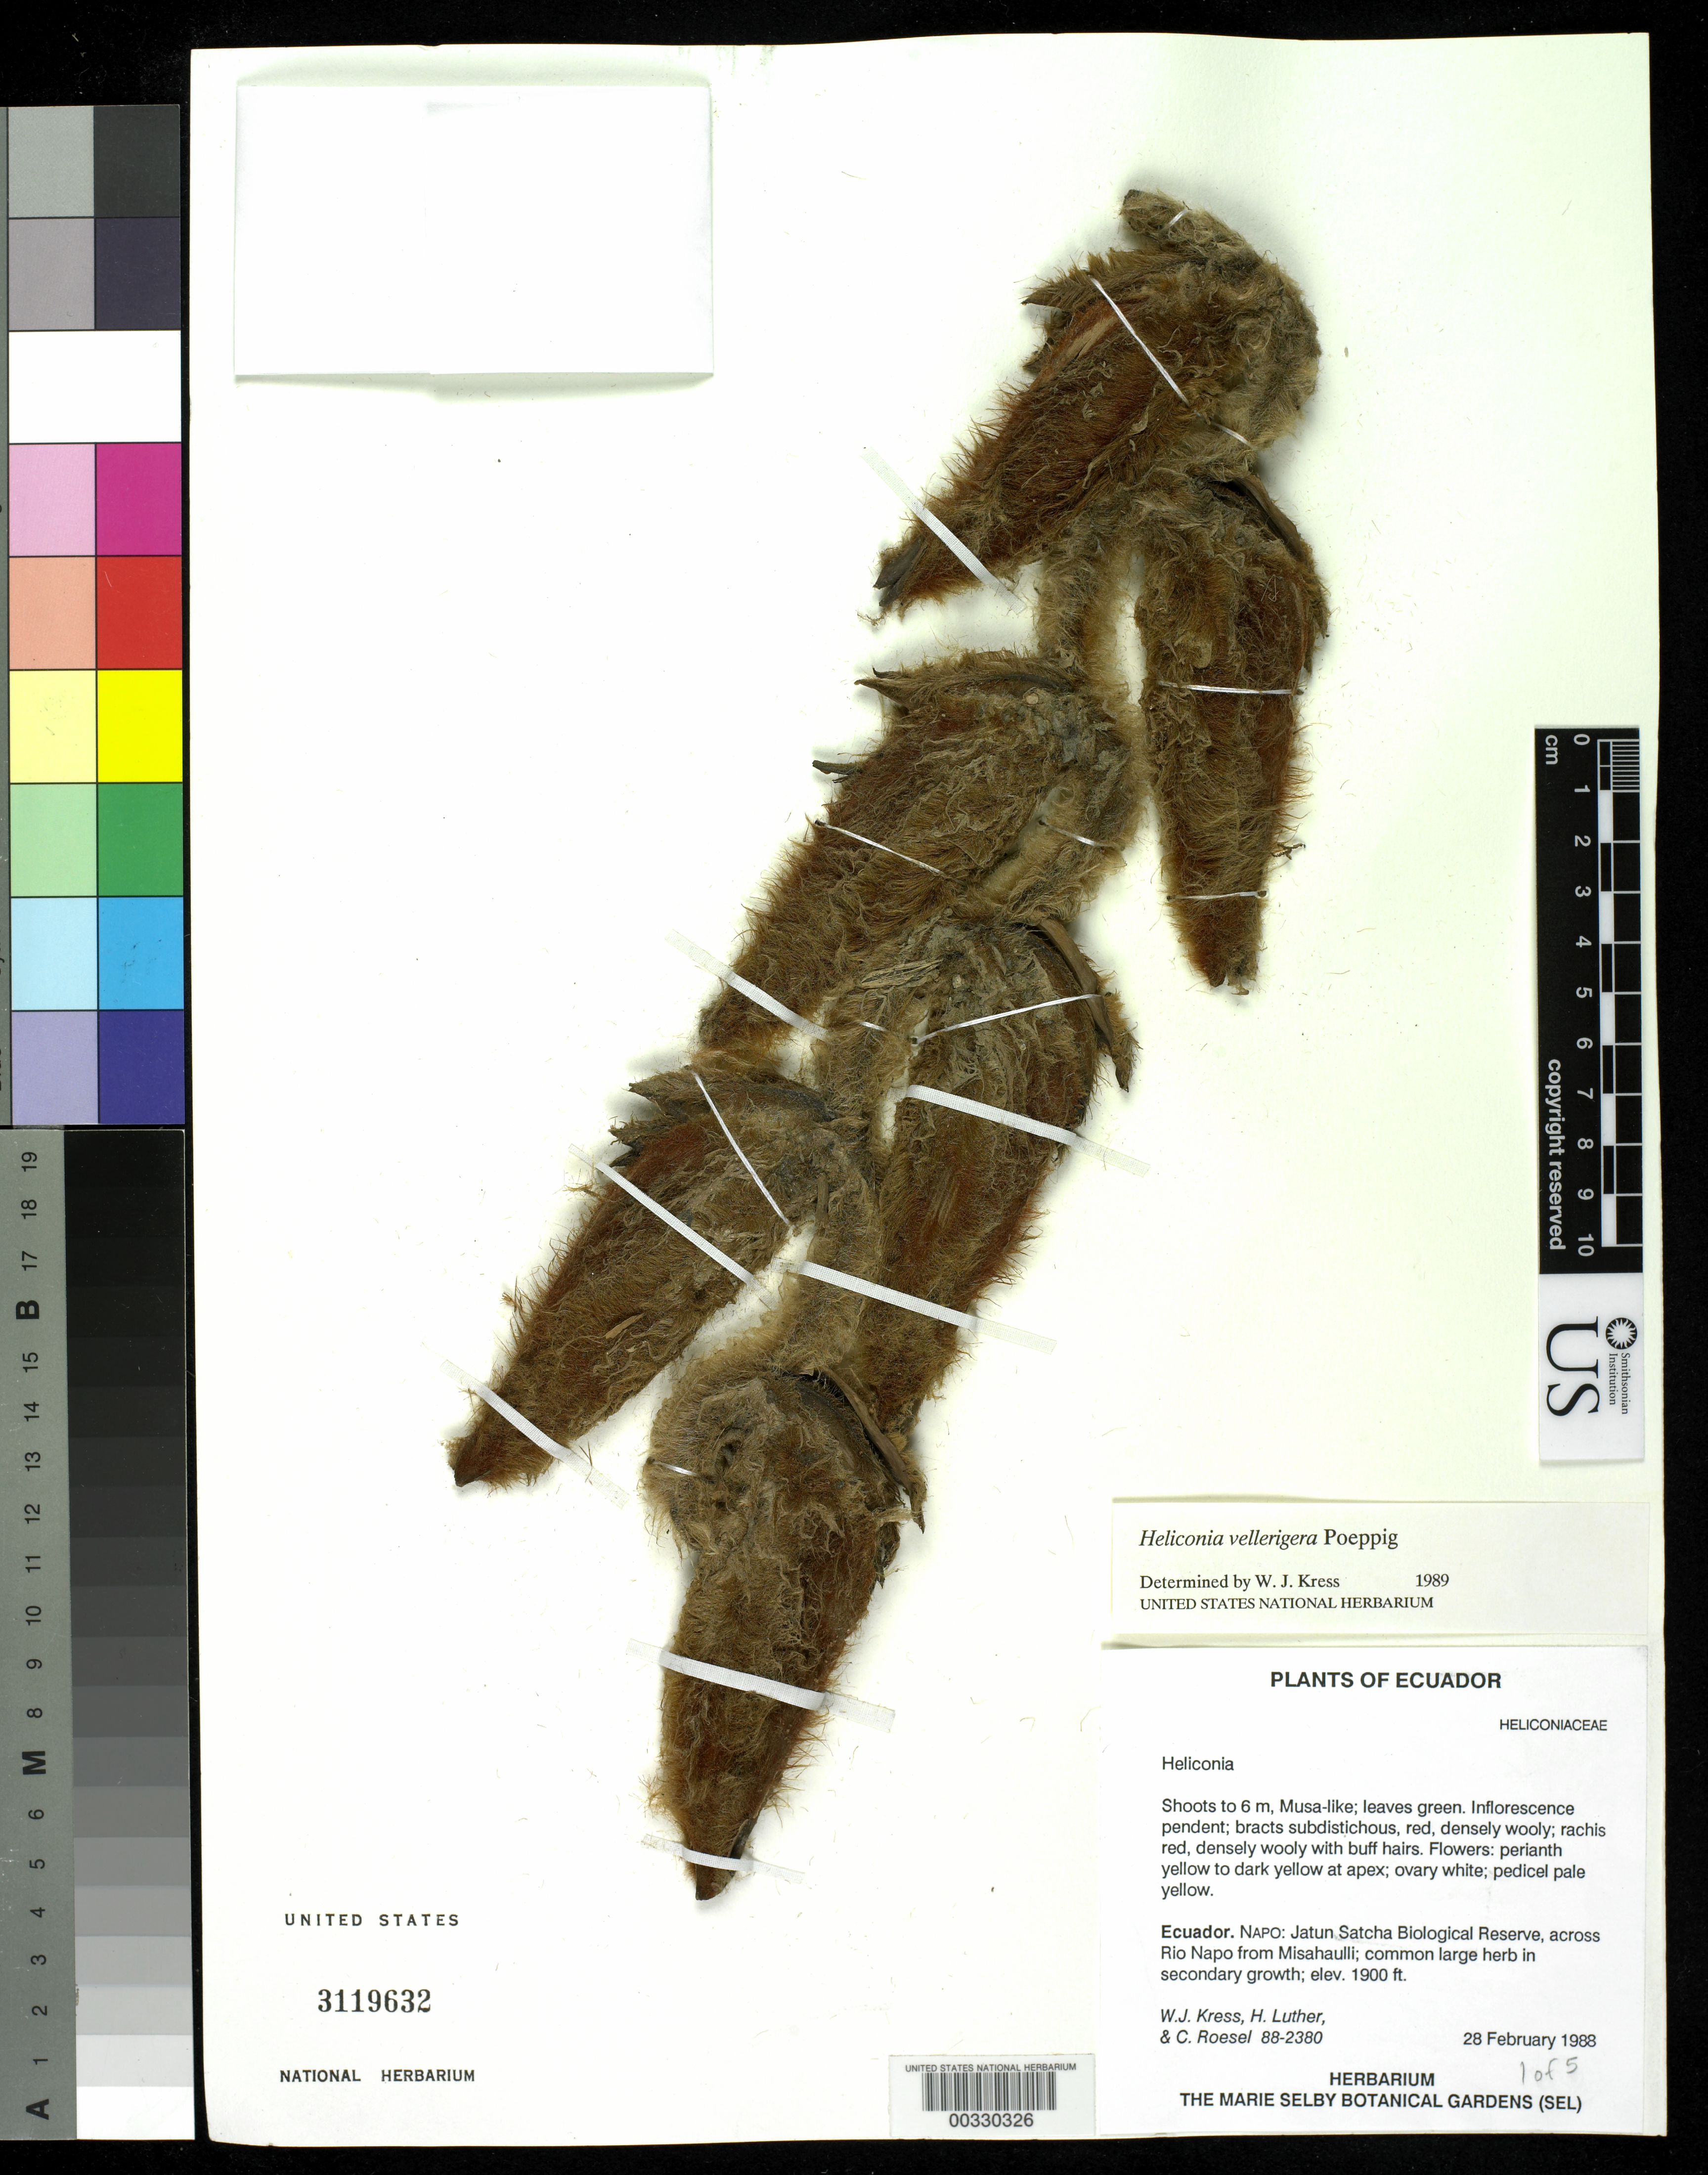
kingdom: Plantae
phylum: Tracheophyta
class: Liliopsida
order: Zingiberales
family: Heliconiaceae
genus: Heliconia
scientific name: Heliconia vellerigera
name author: Poepp.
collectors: W. J. Kress, Harry E. Luther & C. S. Roesel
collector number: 88-2380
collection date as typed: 28 Feb 1988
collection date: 1988-02-28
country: Ecuador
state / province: Napo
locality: Jatun satcha Biological Reserve, across Rio Napo from misahaulli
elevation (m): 579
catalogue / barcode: US 3119632